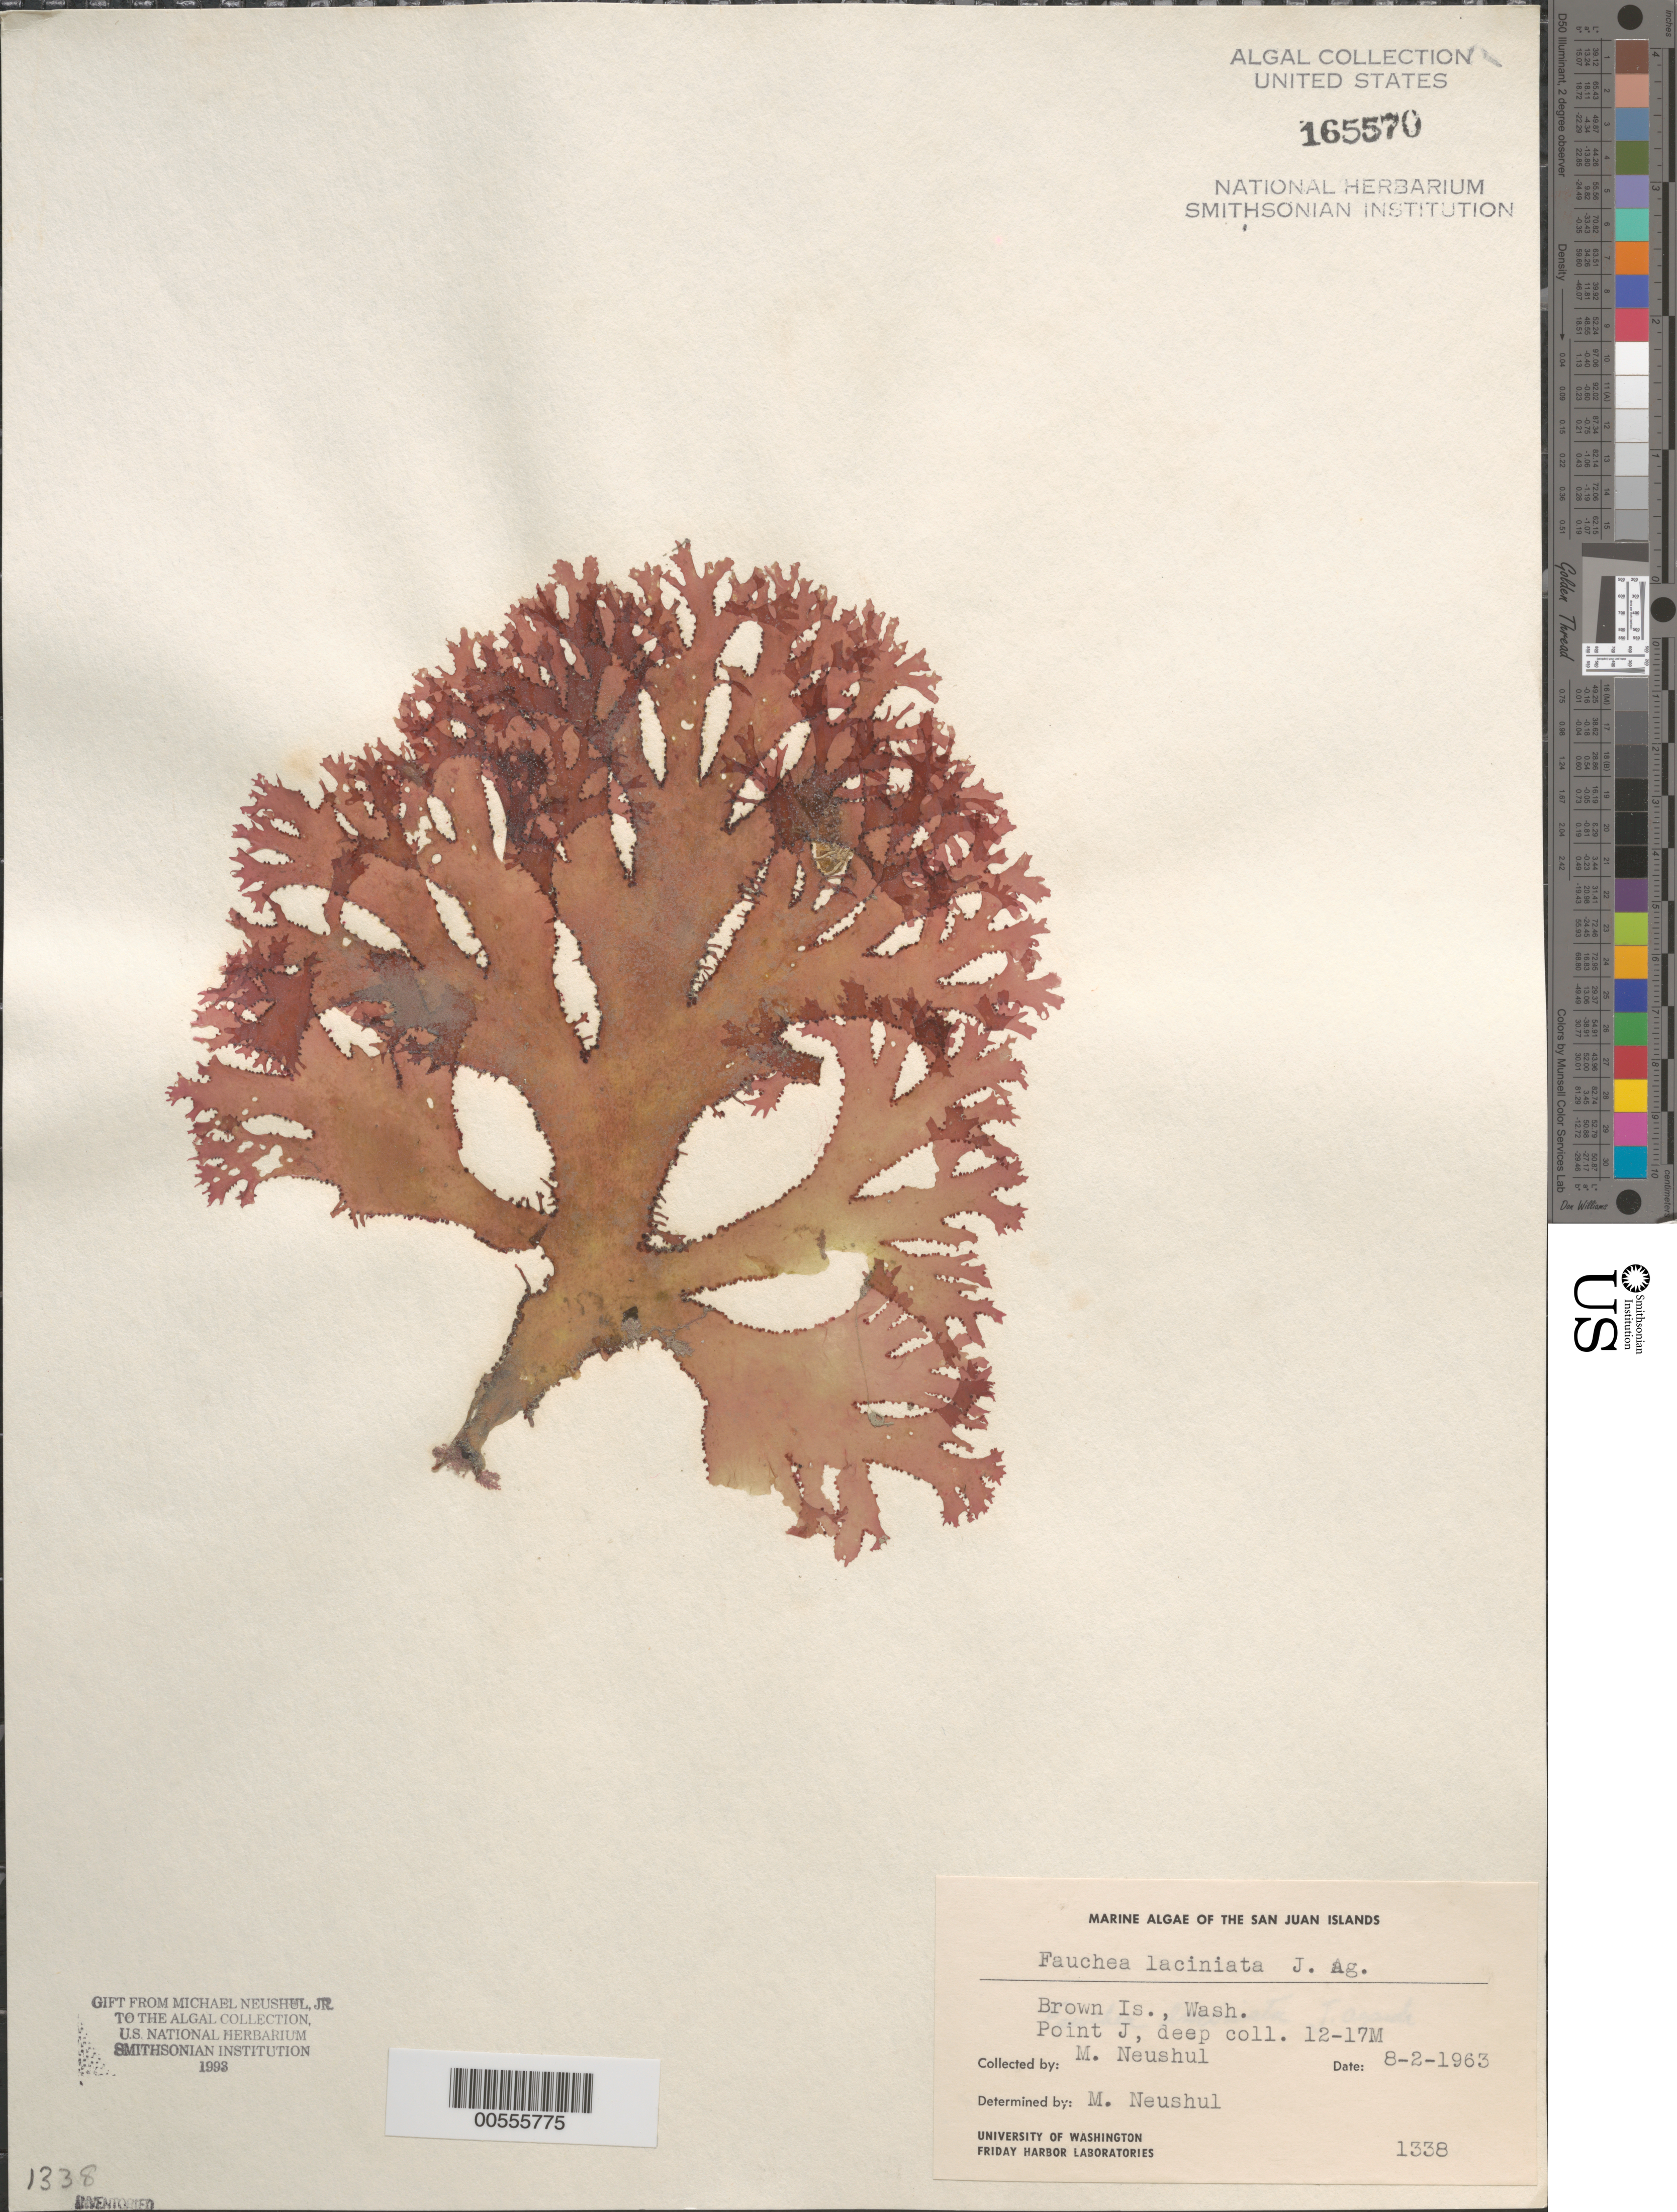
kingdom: Plantae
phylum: Rhodophyta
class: Florideophyceae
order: Rhodymeniales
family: Faucheaceae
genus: Gloiocladia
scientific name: Gloiocladia laciniata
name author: (J. Agardh) Rodríguez-Prieto & N. Sánchez in Rodríguez-Prieto et al.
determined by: Algae name updating Project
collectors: M. Neushul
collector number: Neushul 1338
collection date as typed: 02 Aug 1963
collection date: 1963-08-02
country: United States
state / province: Washington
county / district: San Juan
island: Brown Island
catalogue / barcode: US 165570